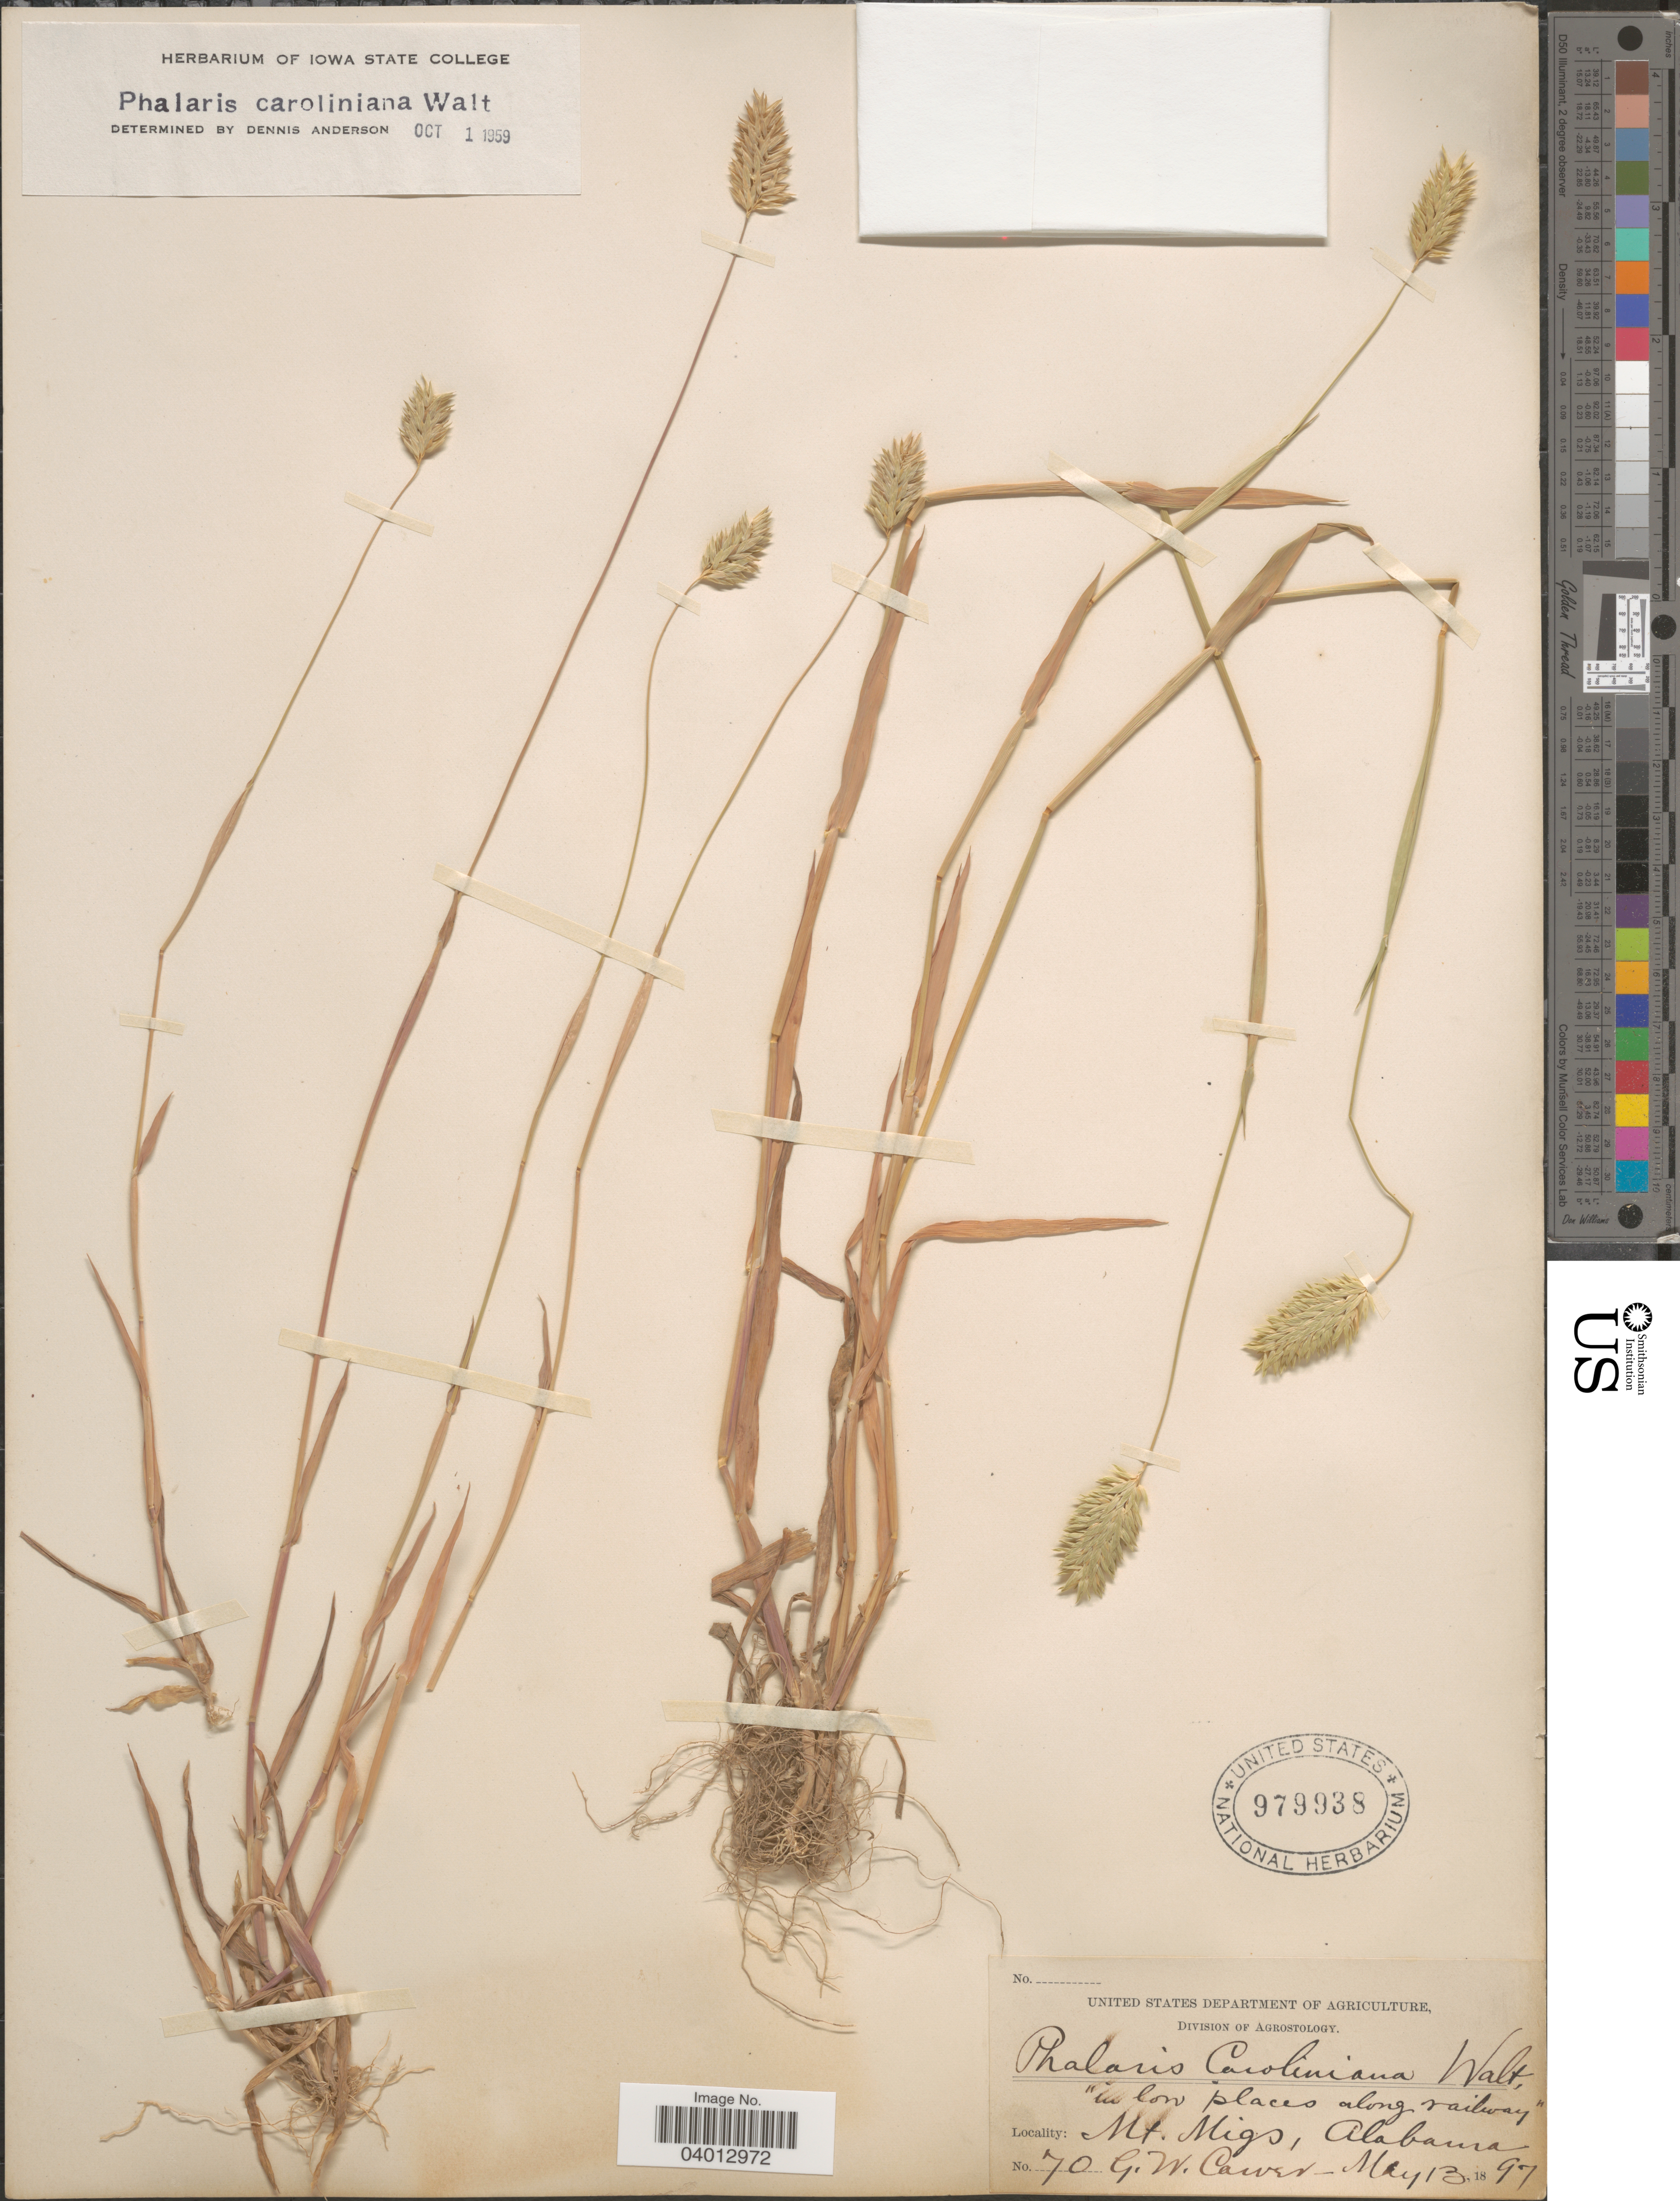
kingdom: Plantae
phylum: Tracheophyta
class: Liliopsida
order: Poales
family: Poaceae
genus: Phalaris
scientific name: Phalaris caroliniana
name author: Walter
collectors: G. Carver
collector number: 70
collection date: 1897-05-13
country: United States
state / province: Alabama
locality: in low places along railway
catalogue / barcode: US 979938